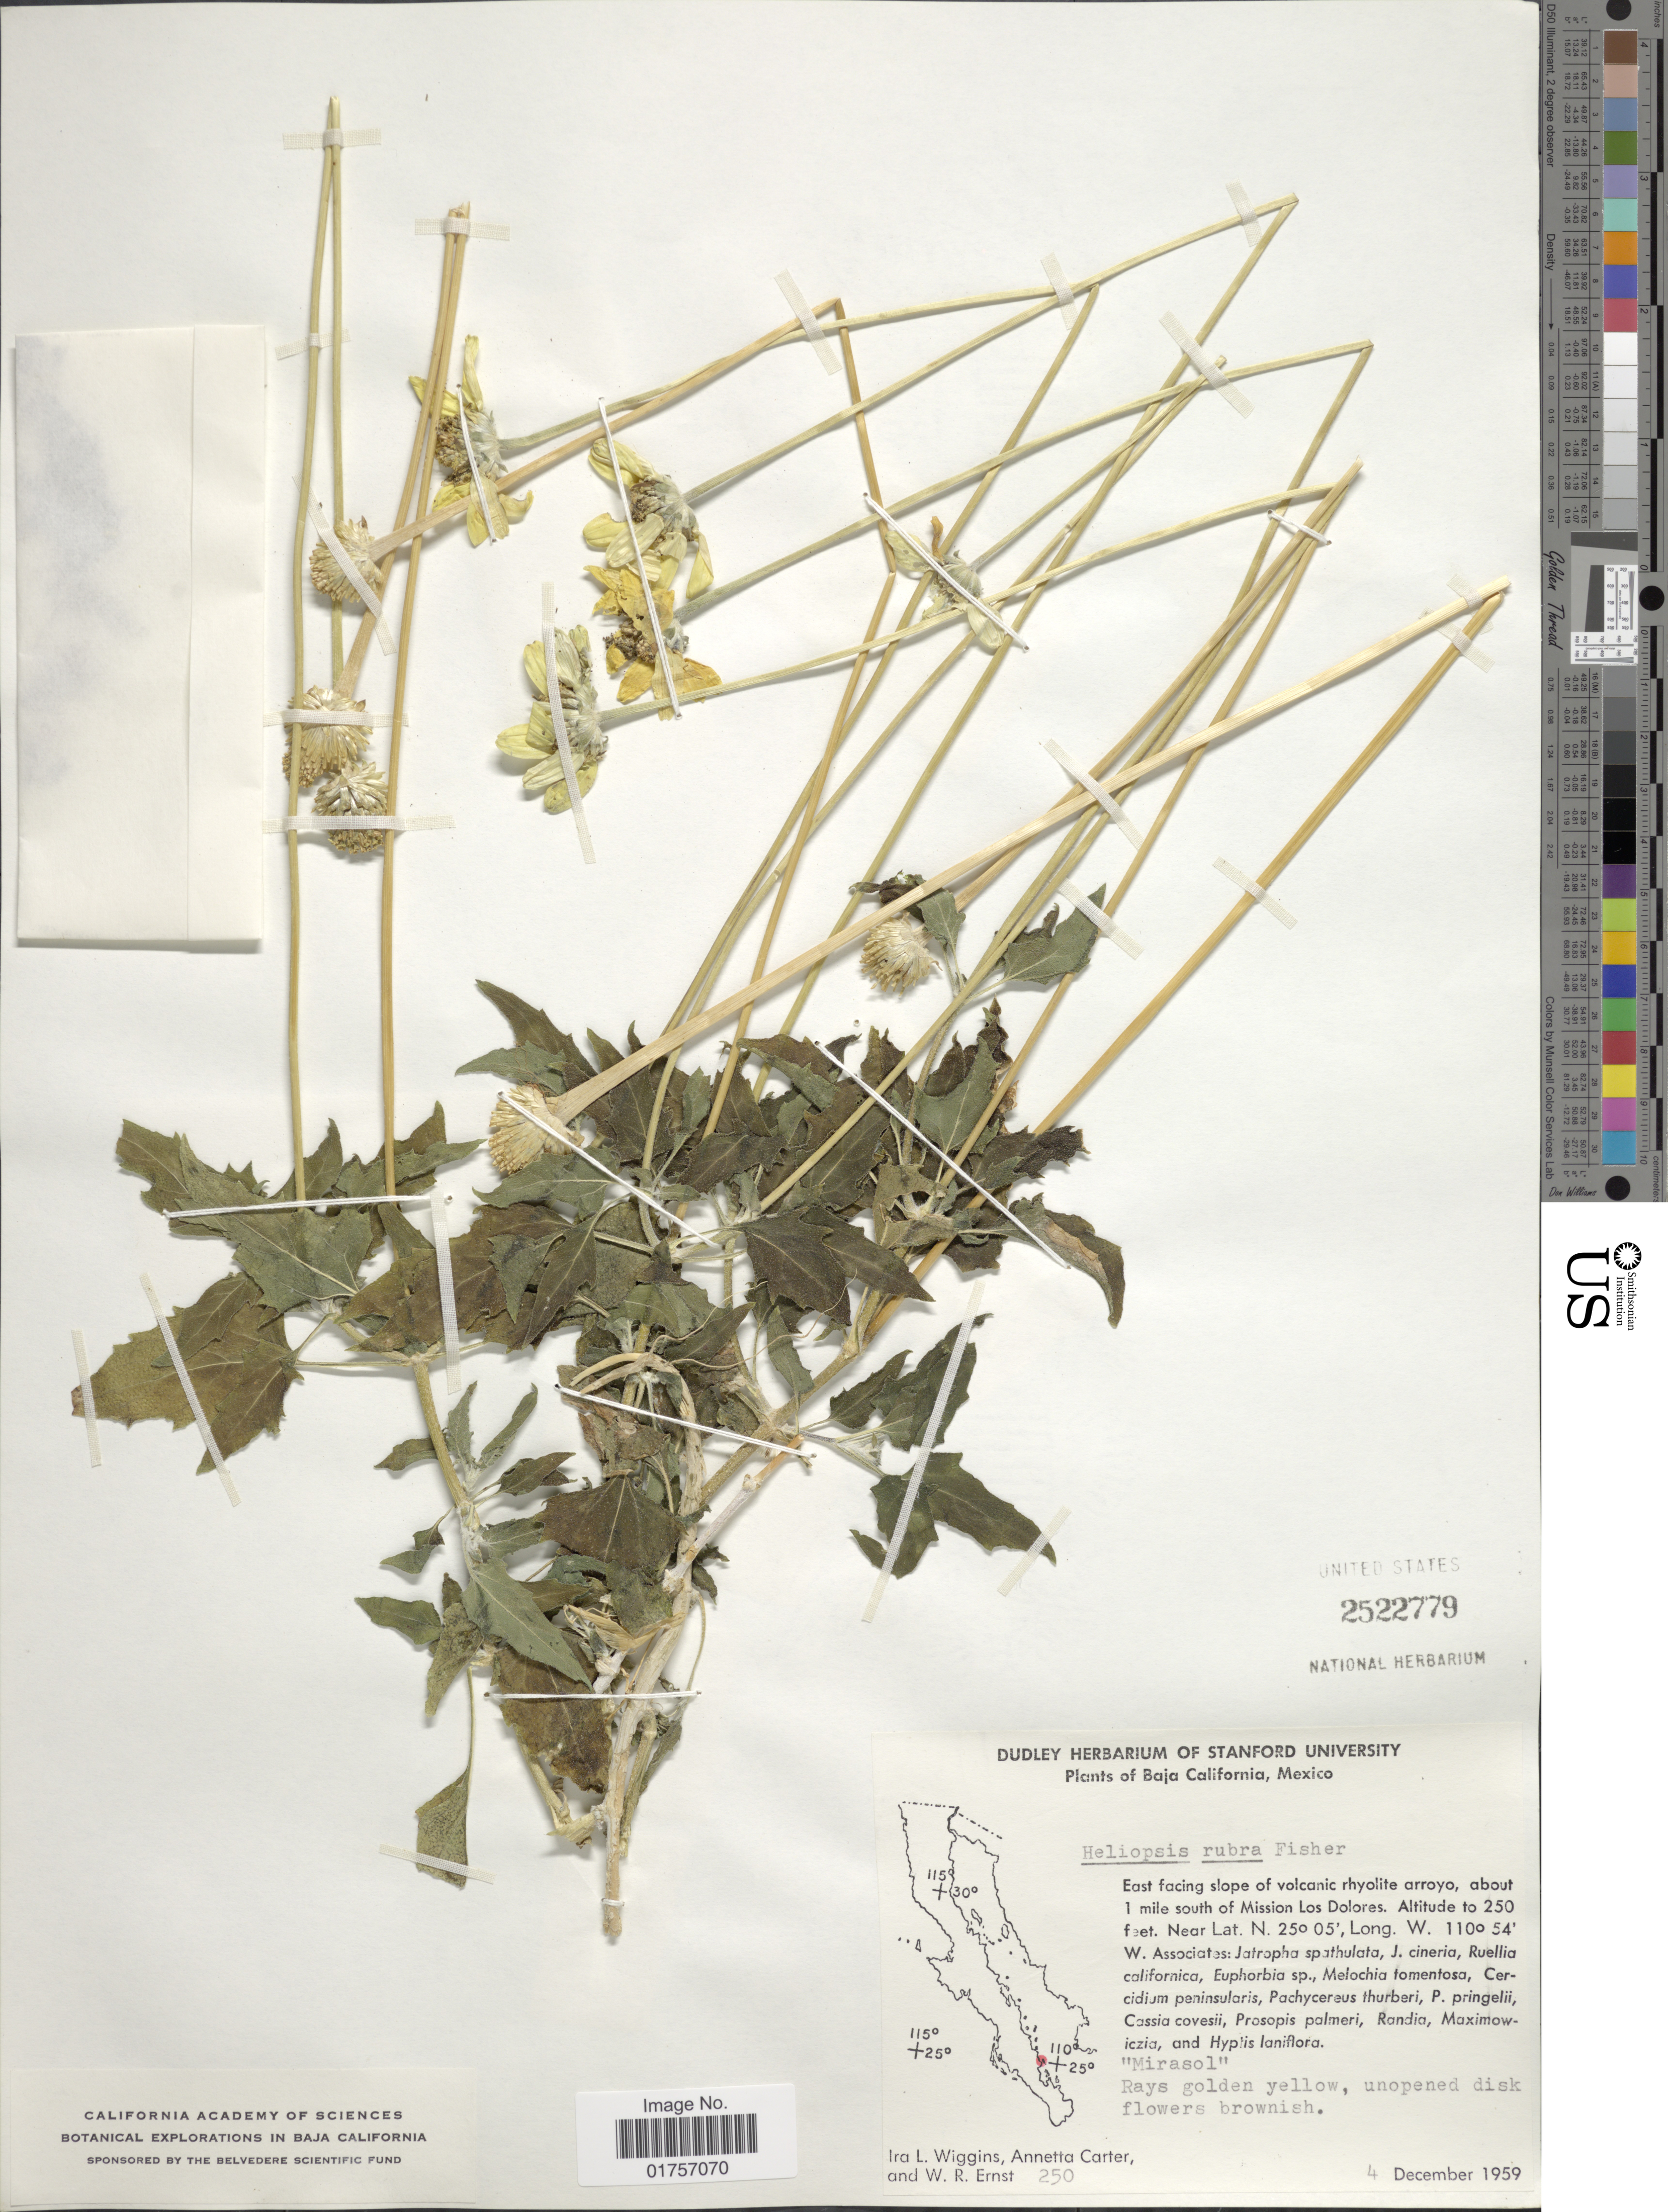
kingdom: Plantae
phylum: Tracheophyta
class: Magnoliopsida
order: Asterales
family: Asteraceae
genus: Heliopsis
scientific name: Heliopsis rubra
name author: T.R. Fisher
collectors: I. L. Wiggins, A. Carter & W. R. Ernst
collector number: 250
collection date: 1959-12-04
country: Mexico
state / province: Baja California Sur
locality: About 1 mile south of Mission Los Dolores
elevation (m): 76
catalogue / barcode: US 2522779